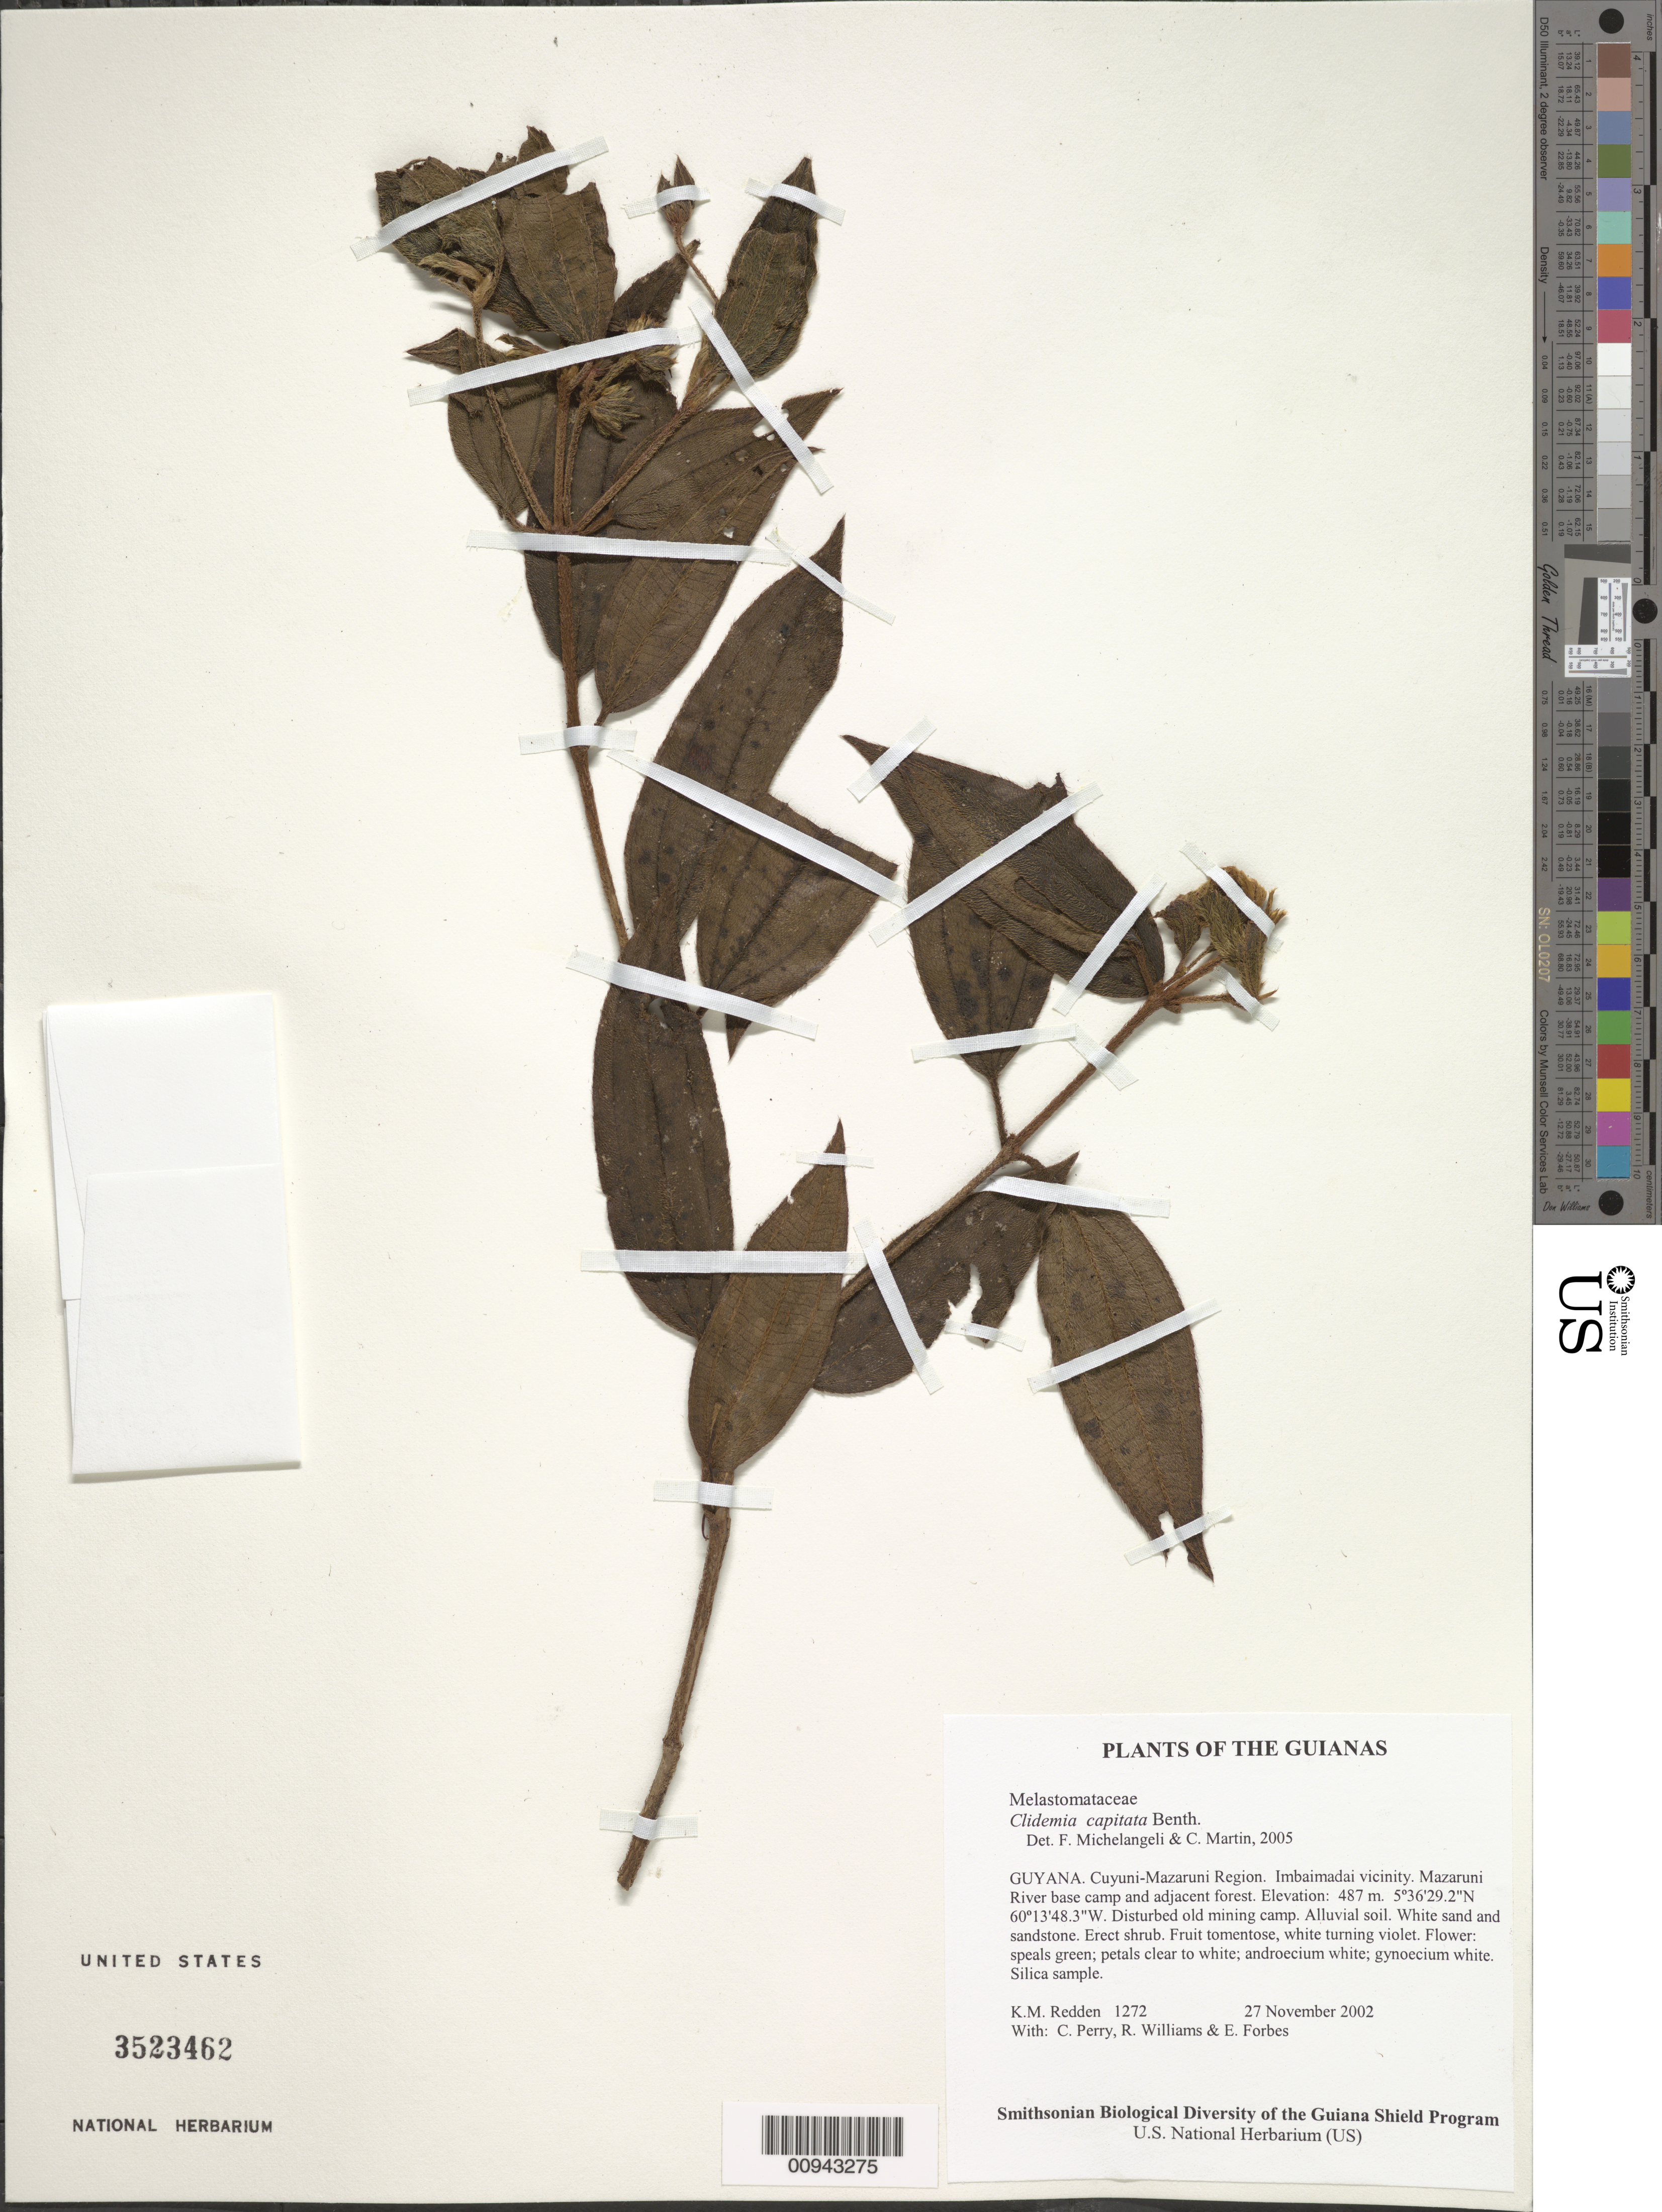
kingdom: Plantae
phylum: Tracheophyta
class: Magnoliopsida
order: Myrtales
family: Melastomataceae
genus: Clidemia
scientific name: Clidemia capitata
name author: Benth.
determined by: Michelangeli, F. A.; Martin, C.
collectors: K. M. Redden, C. Perry, R. Williams & E. Forbes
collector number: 1272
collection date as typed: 27 November 2002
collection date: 2002-11-27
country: Guyana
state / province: Cuyuni-Mazaruni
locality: Imbaimadai vicinity. Mazaruni River base camp and adjacent forest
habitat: Disturbed old mining camp. Alluvial soil. White sand and sandstone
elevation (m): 487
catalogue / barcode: US 3523462